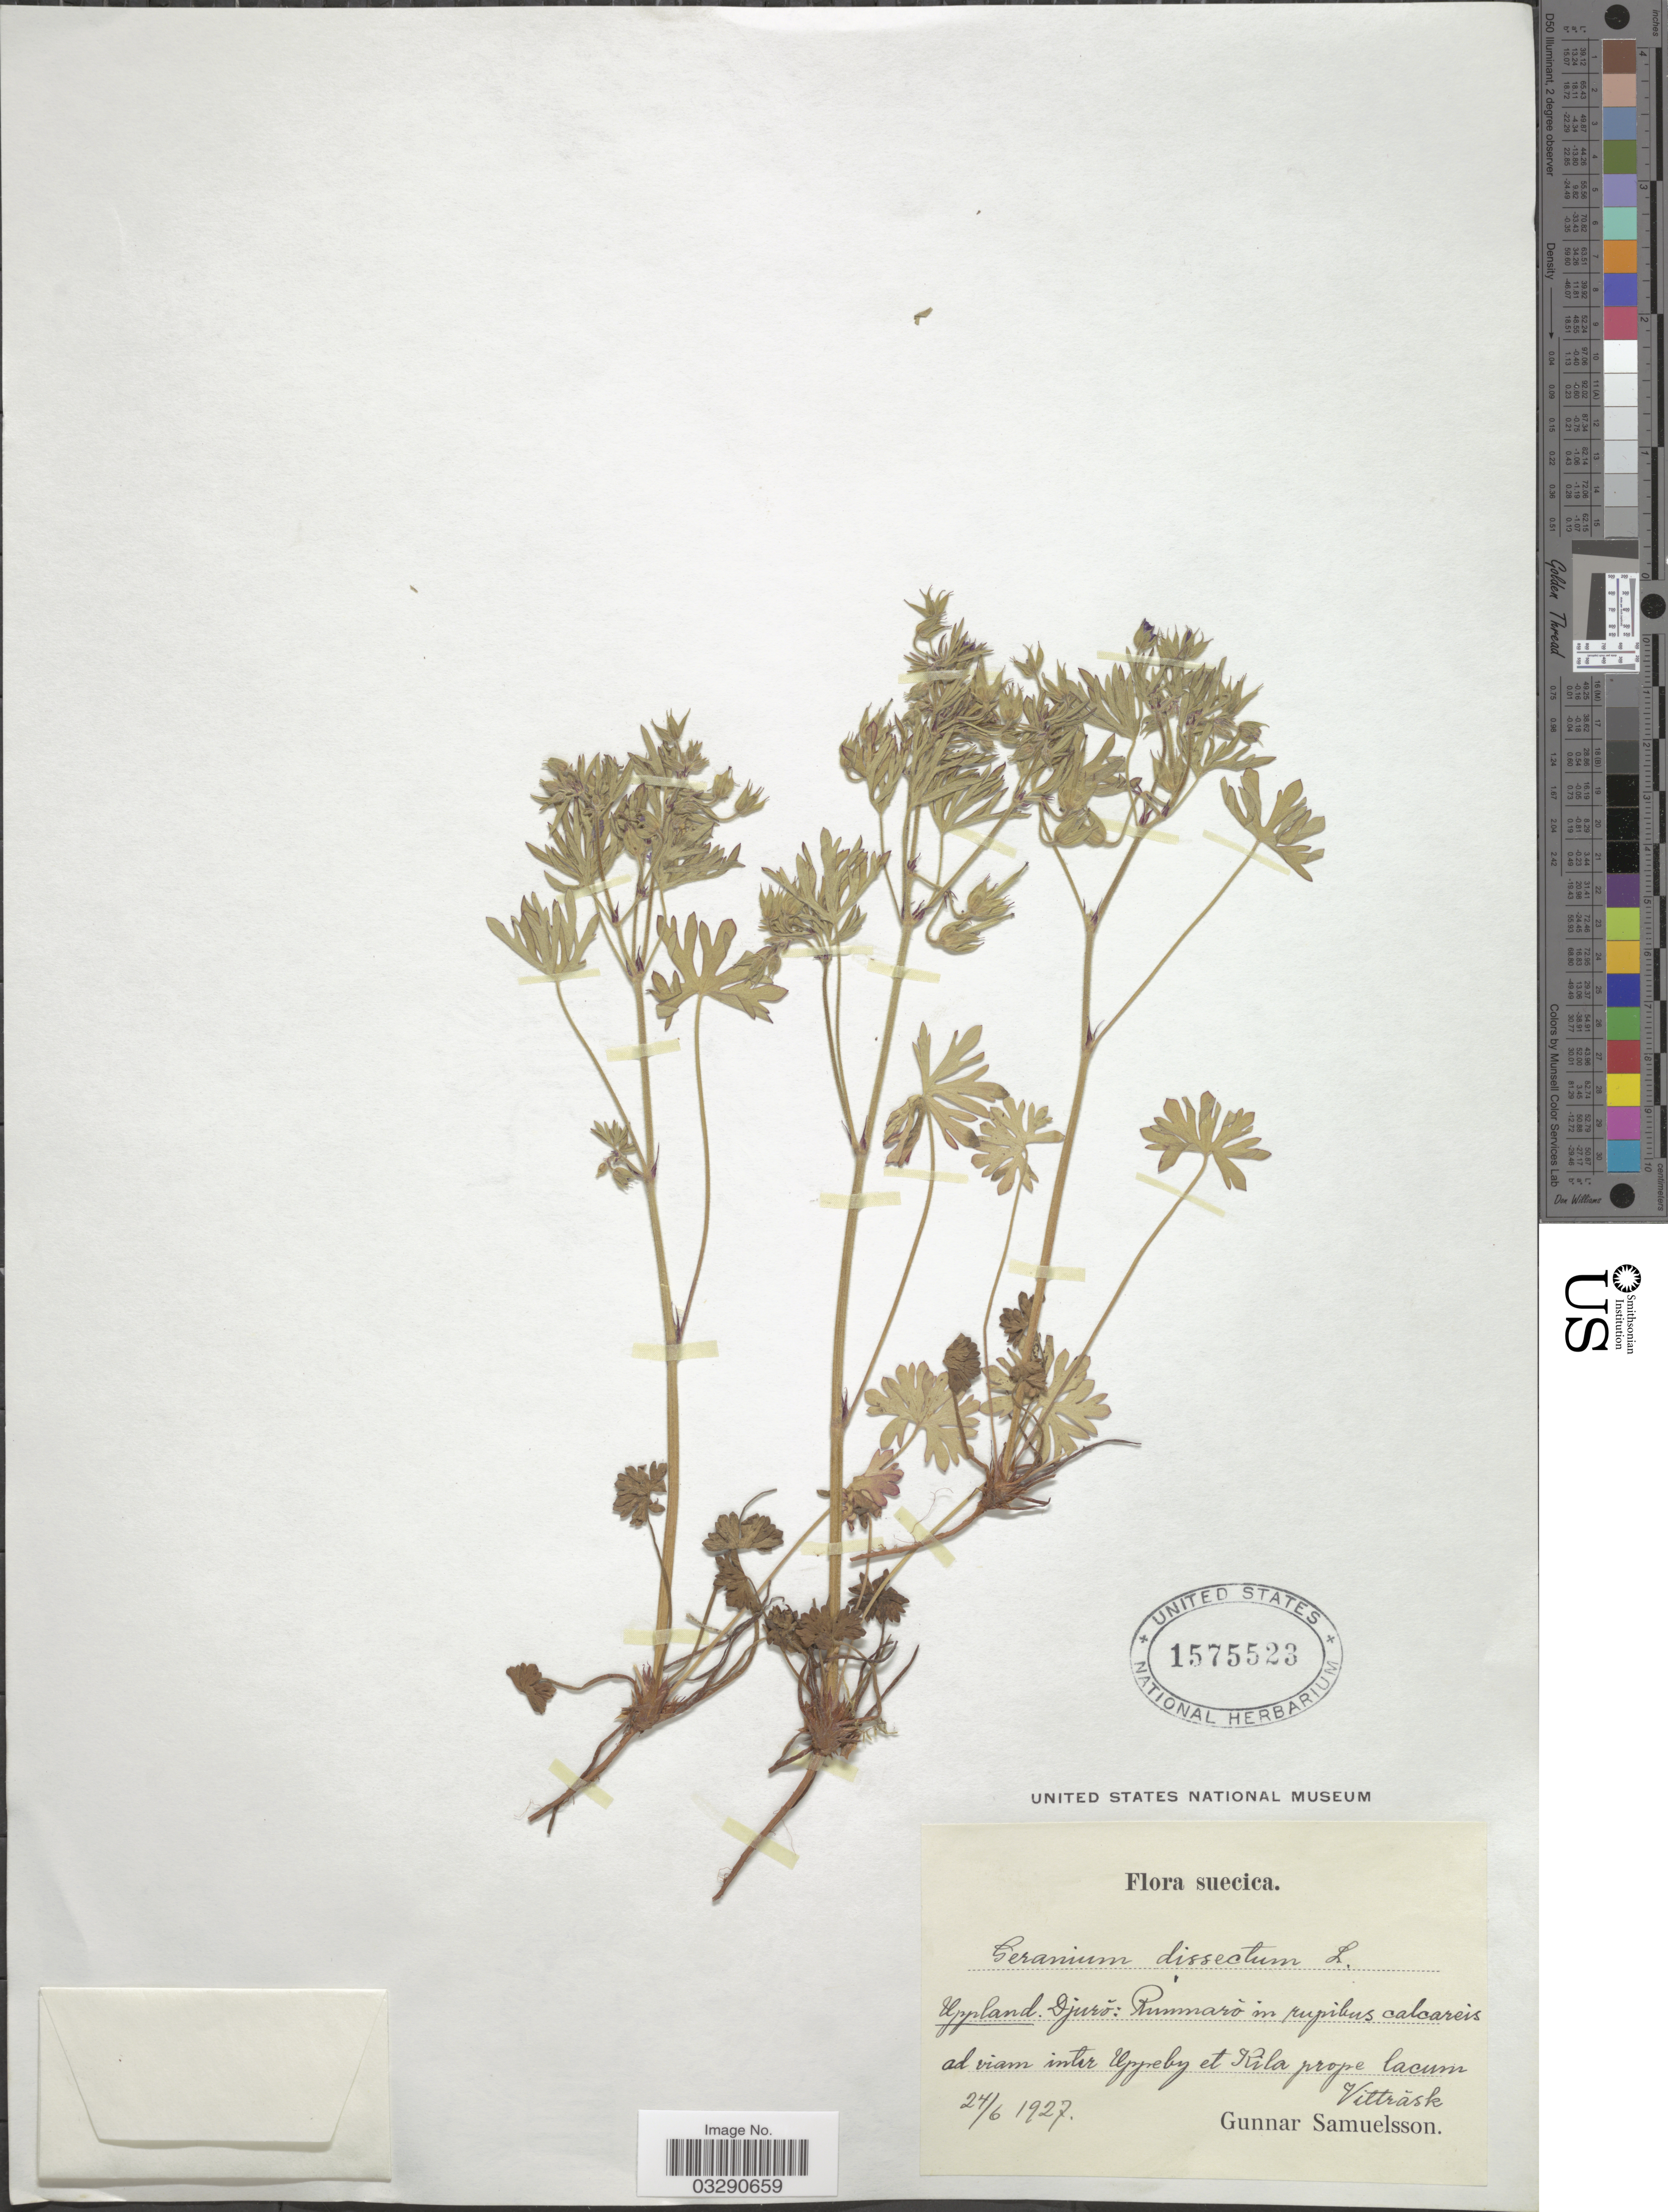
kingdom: Plantae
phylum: Tracheophyta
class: Magnoliopsida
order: Geraniales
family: Geraniaceae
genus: Geranium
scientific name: Geranium dissectum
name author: L.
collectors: G. Samuelsson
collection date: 1927-06-24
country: Sweden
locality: Suecica. Uppland. Djurŏ: Runmarŏ in rupibus calcareis ad viam inter Uppeby et Kila prope lacum Vittrăsk.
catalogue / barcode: US 1575523